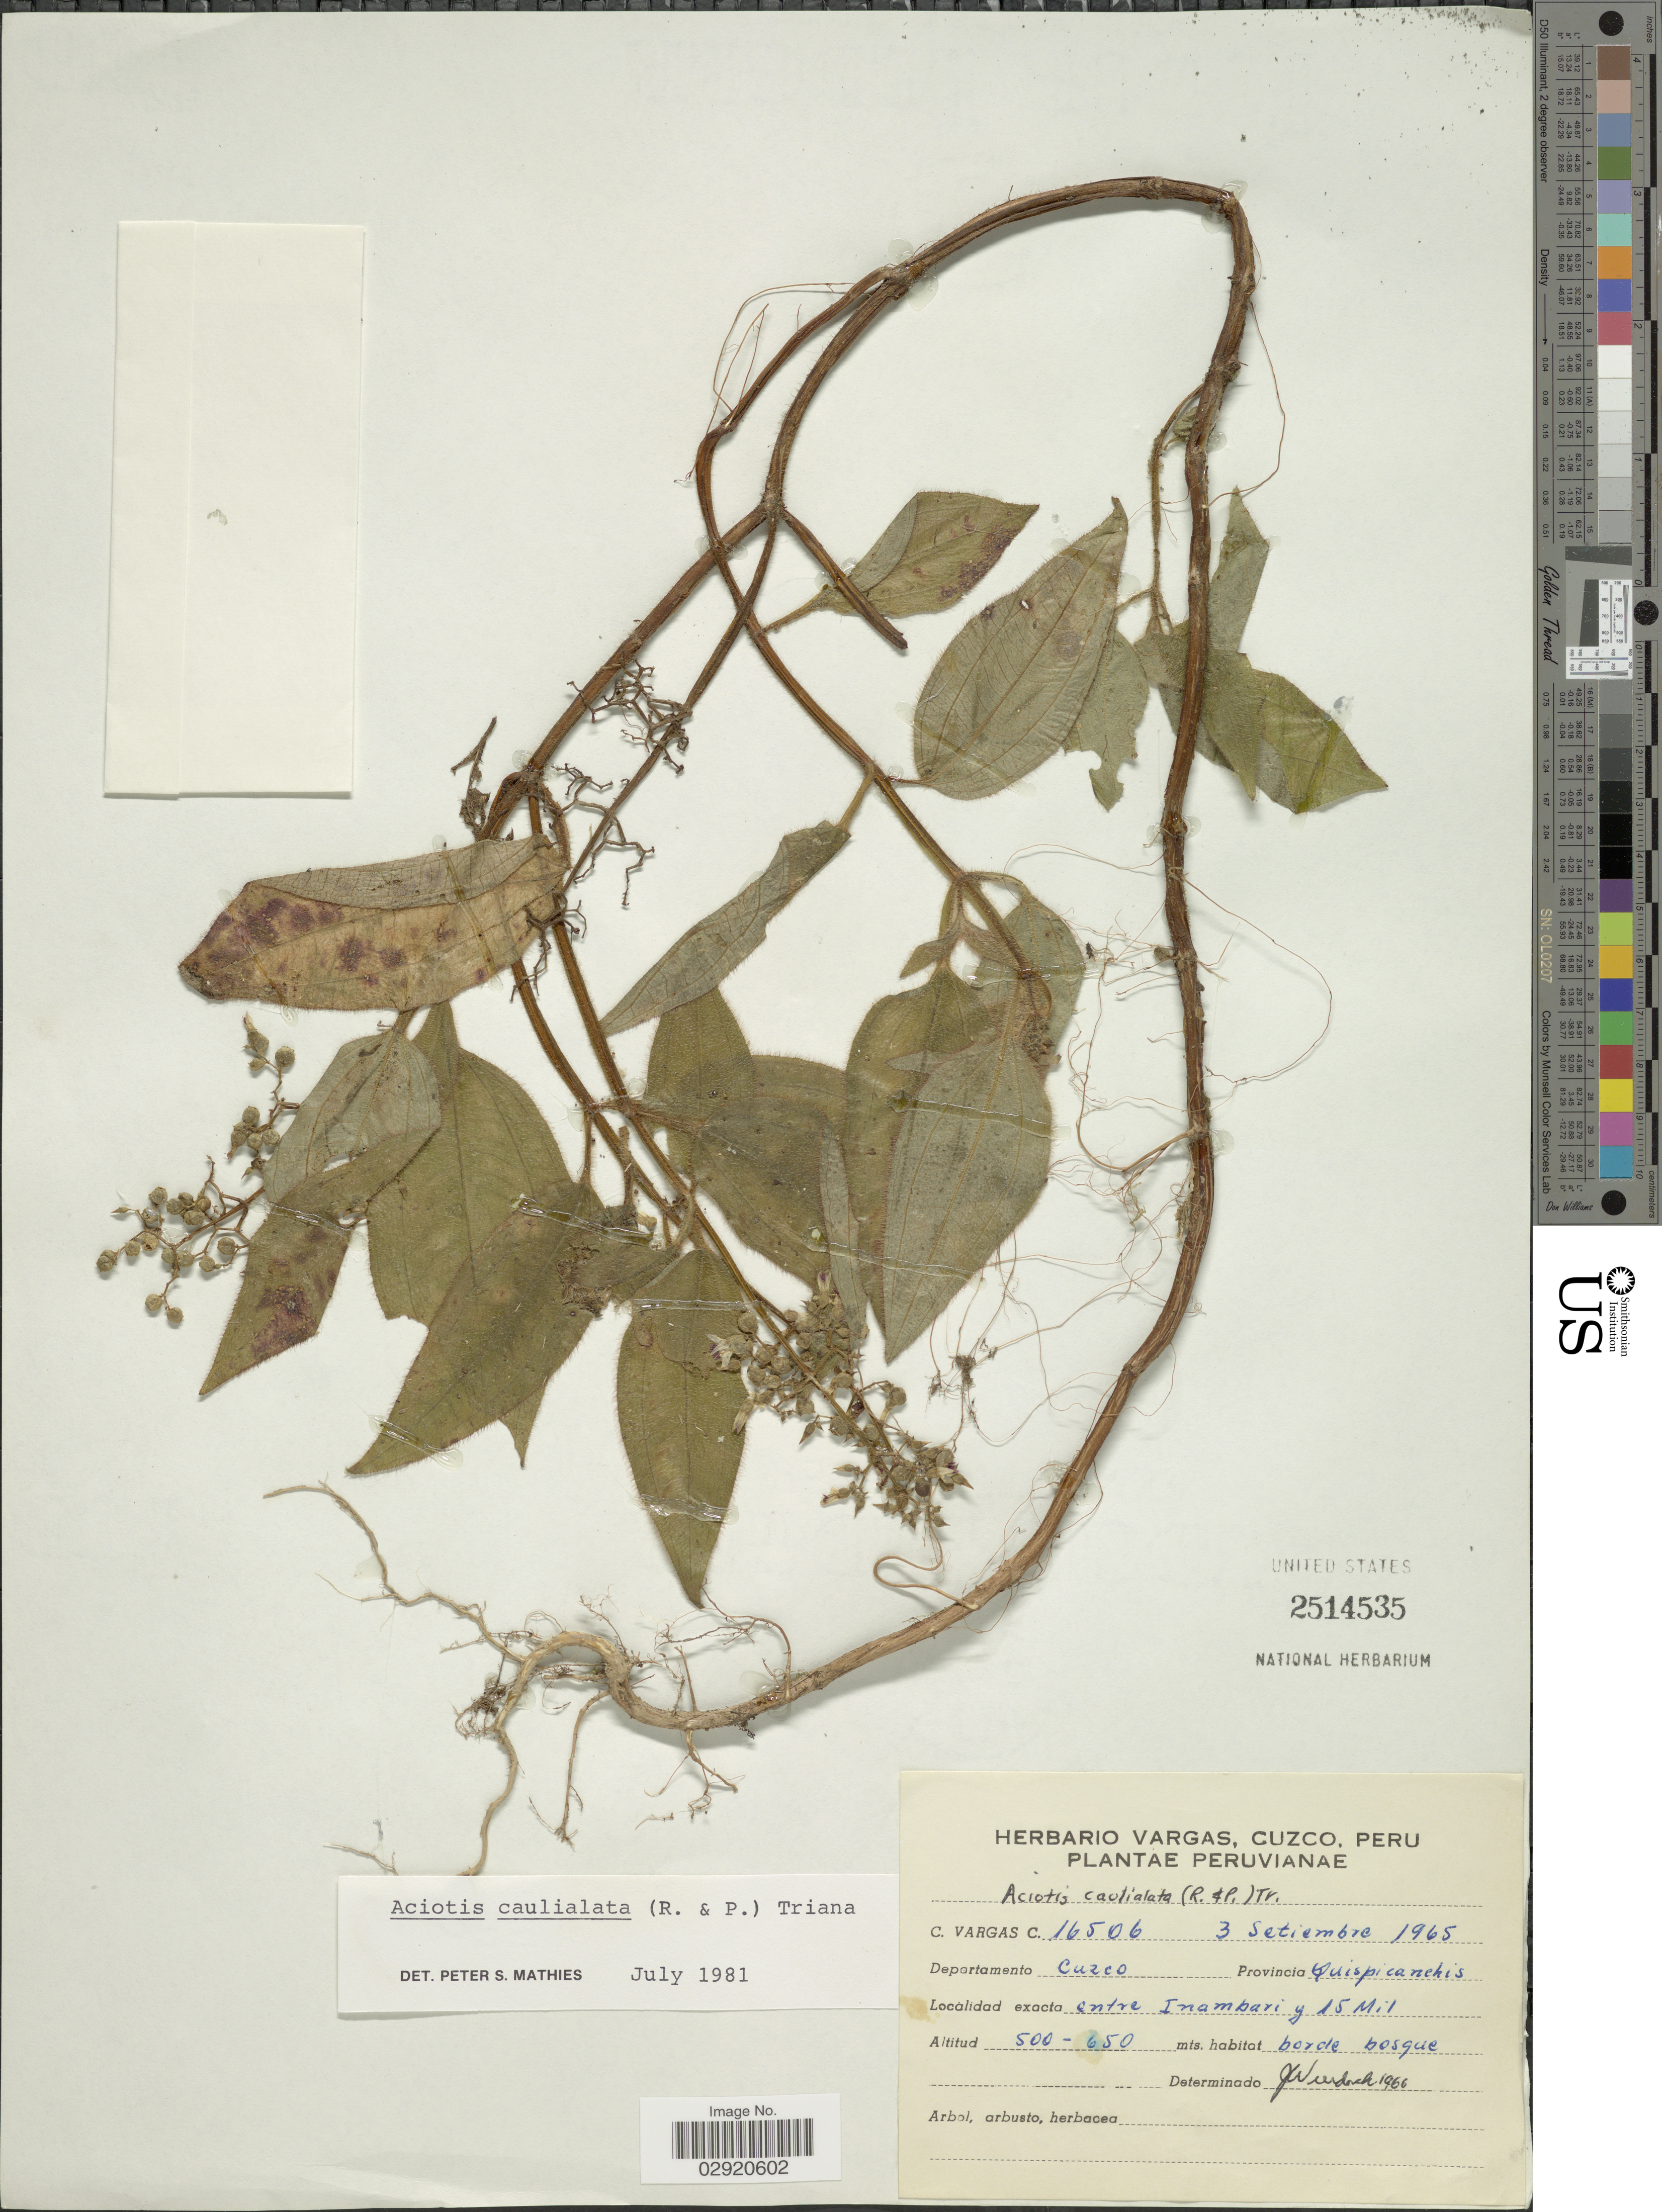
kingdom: Plantae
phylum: Tracheophyta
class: Magnoliopsida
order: Myrtales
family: Melastomataceae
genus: Aciotis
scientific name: Aciotis rubricaulis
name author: (Mart. ex DC.) Triana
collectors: C. Vargas Calderón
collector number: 16506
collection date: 1965-09-03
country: Peru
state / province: Cusco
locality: Departamento Cuzco. Provincia Quispicanchis. Entre Inambari y 15 Mil.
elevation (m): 500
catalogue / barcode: US 2514535